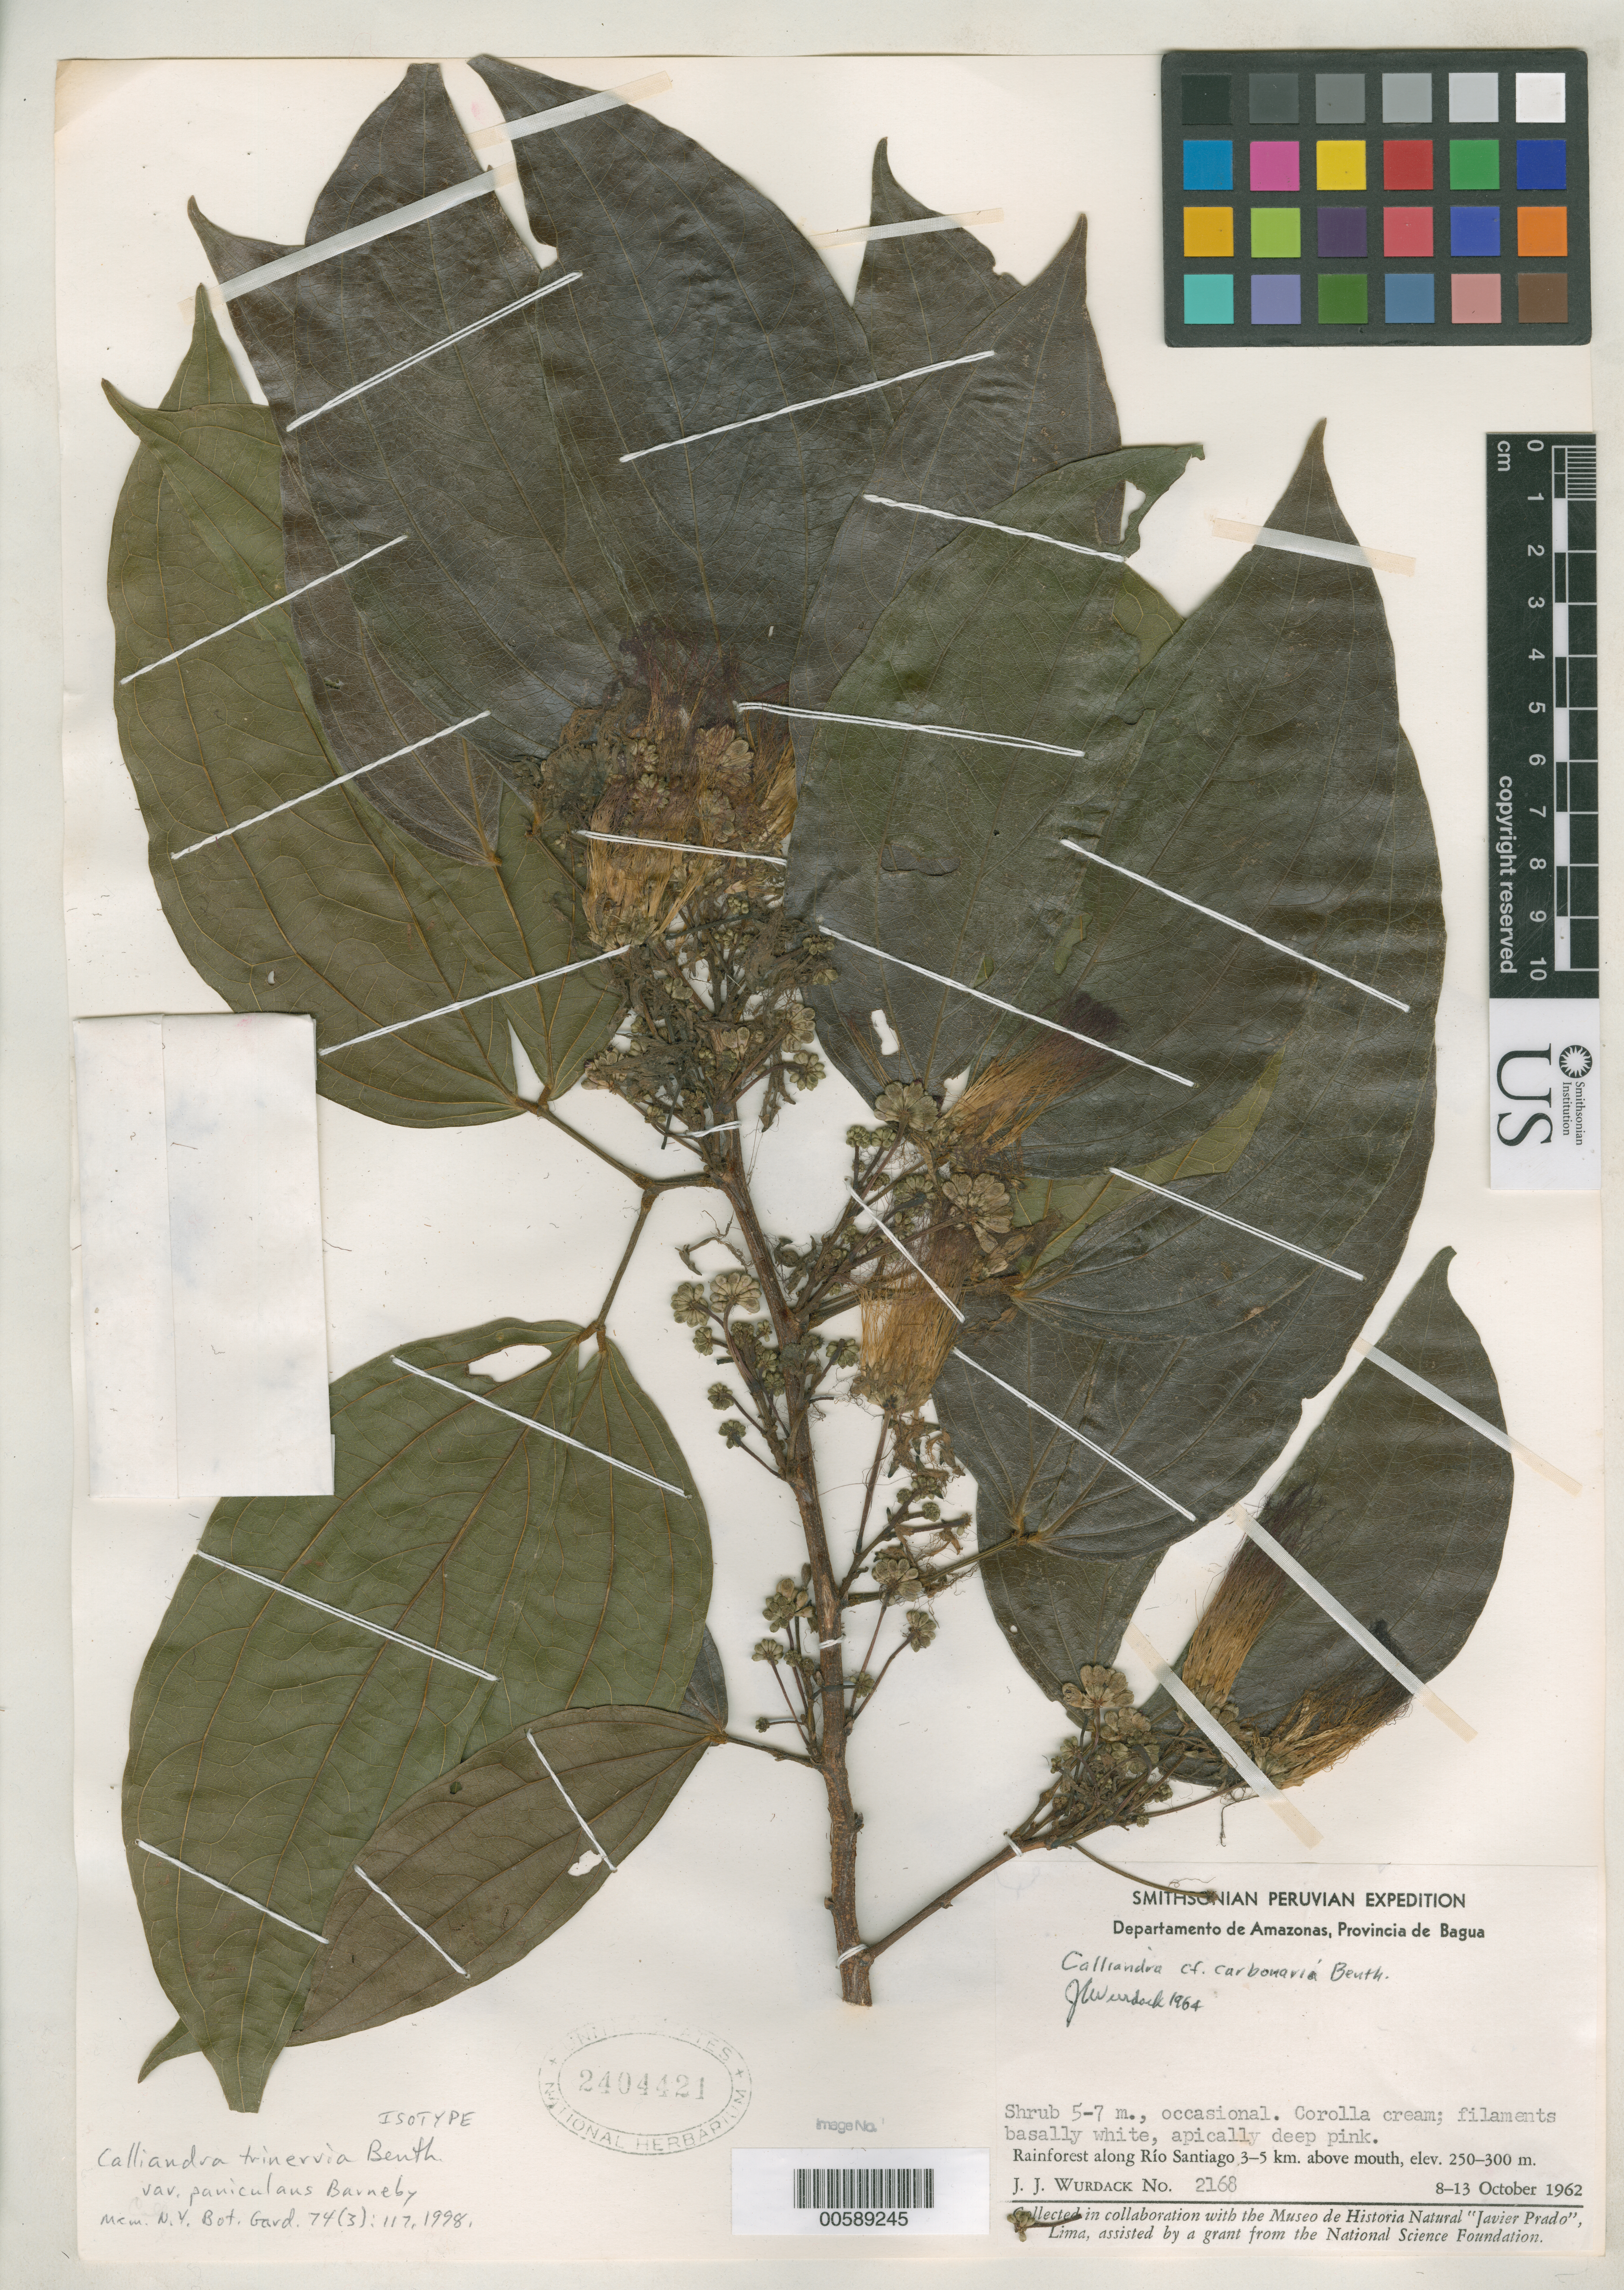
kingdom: Plantae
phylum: Tracheophyta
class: Magnoliopsida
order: Fabales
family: Fabaceae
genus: Calliandra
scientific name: Calliandra trinervia var. paniculans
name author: Barneby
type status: Isotype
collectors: J. J. Wurdack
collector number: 2168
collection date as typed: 08 Dec 1962 to 13 Oct 1962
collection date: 1962-10-13/1962-12-08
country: Peru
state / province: Amazonas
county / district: Bagua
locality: rainforest along Río Santiago 3 - 5 km above mouth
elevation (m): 250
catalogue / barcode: US 2404421